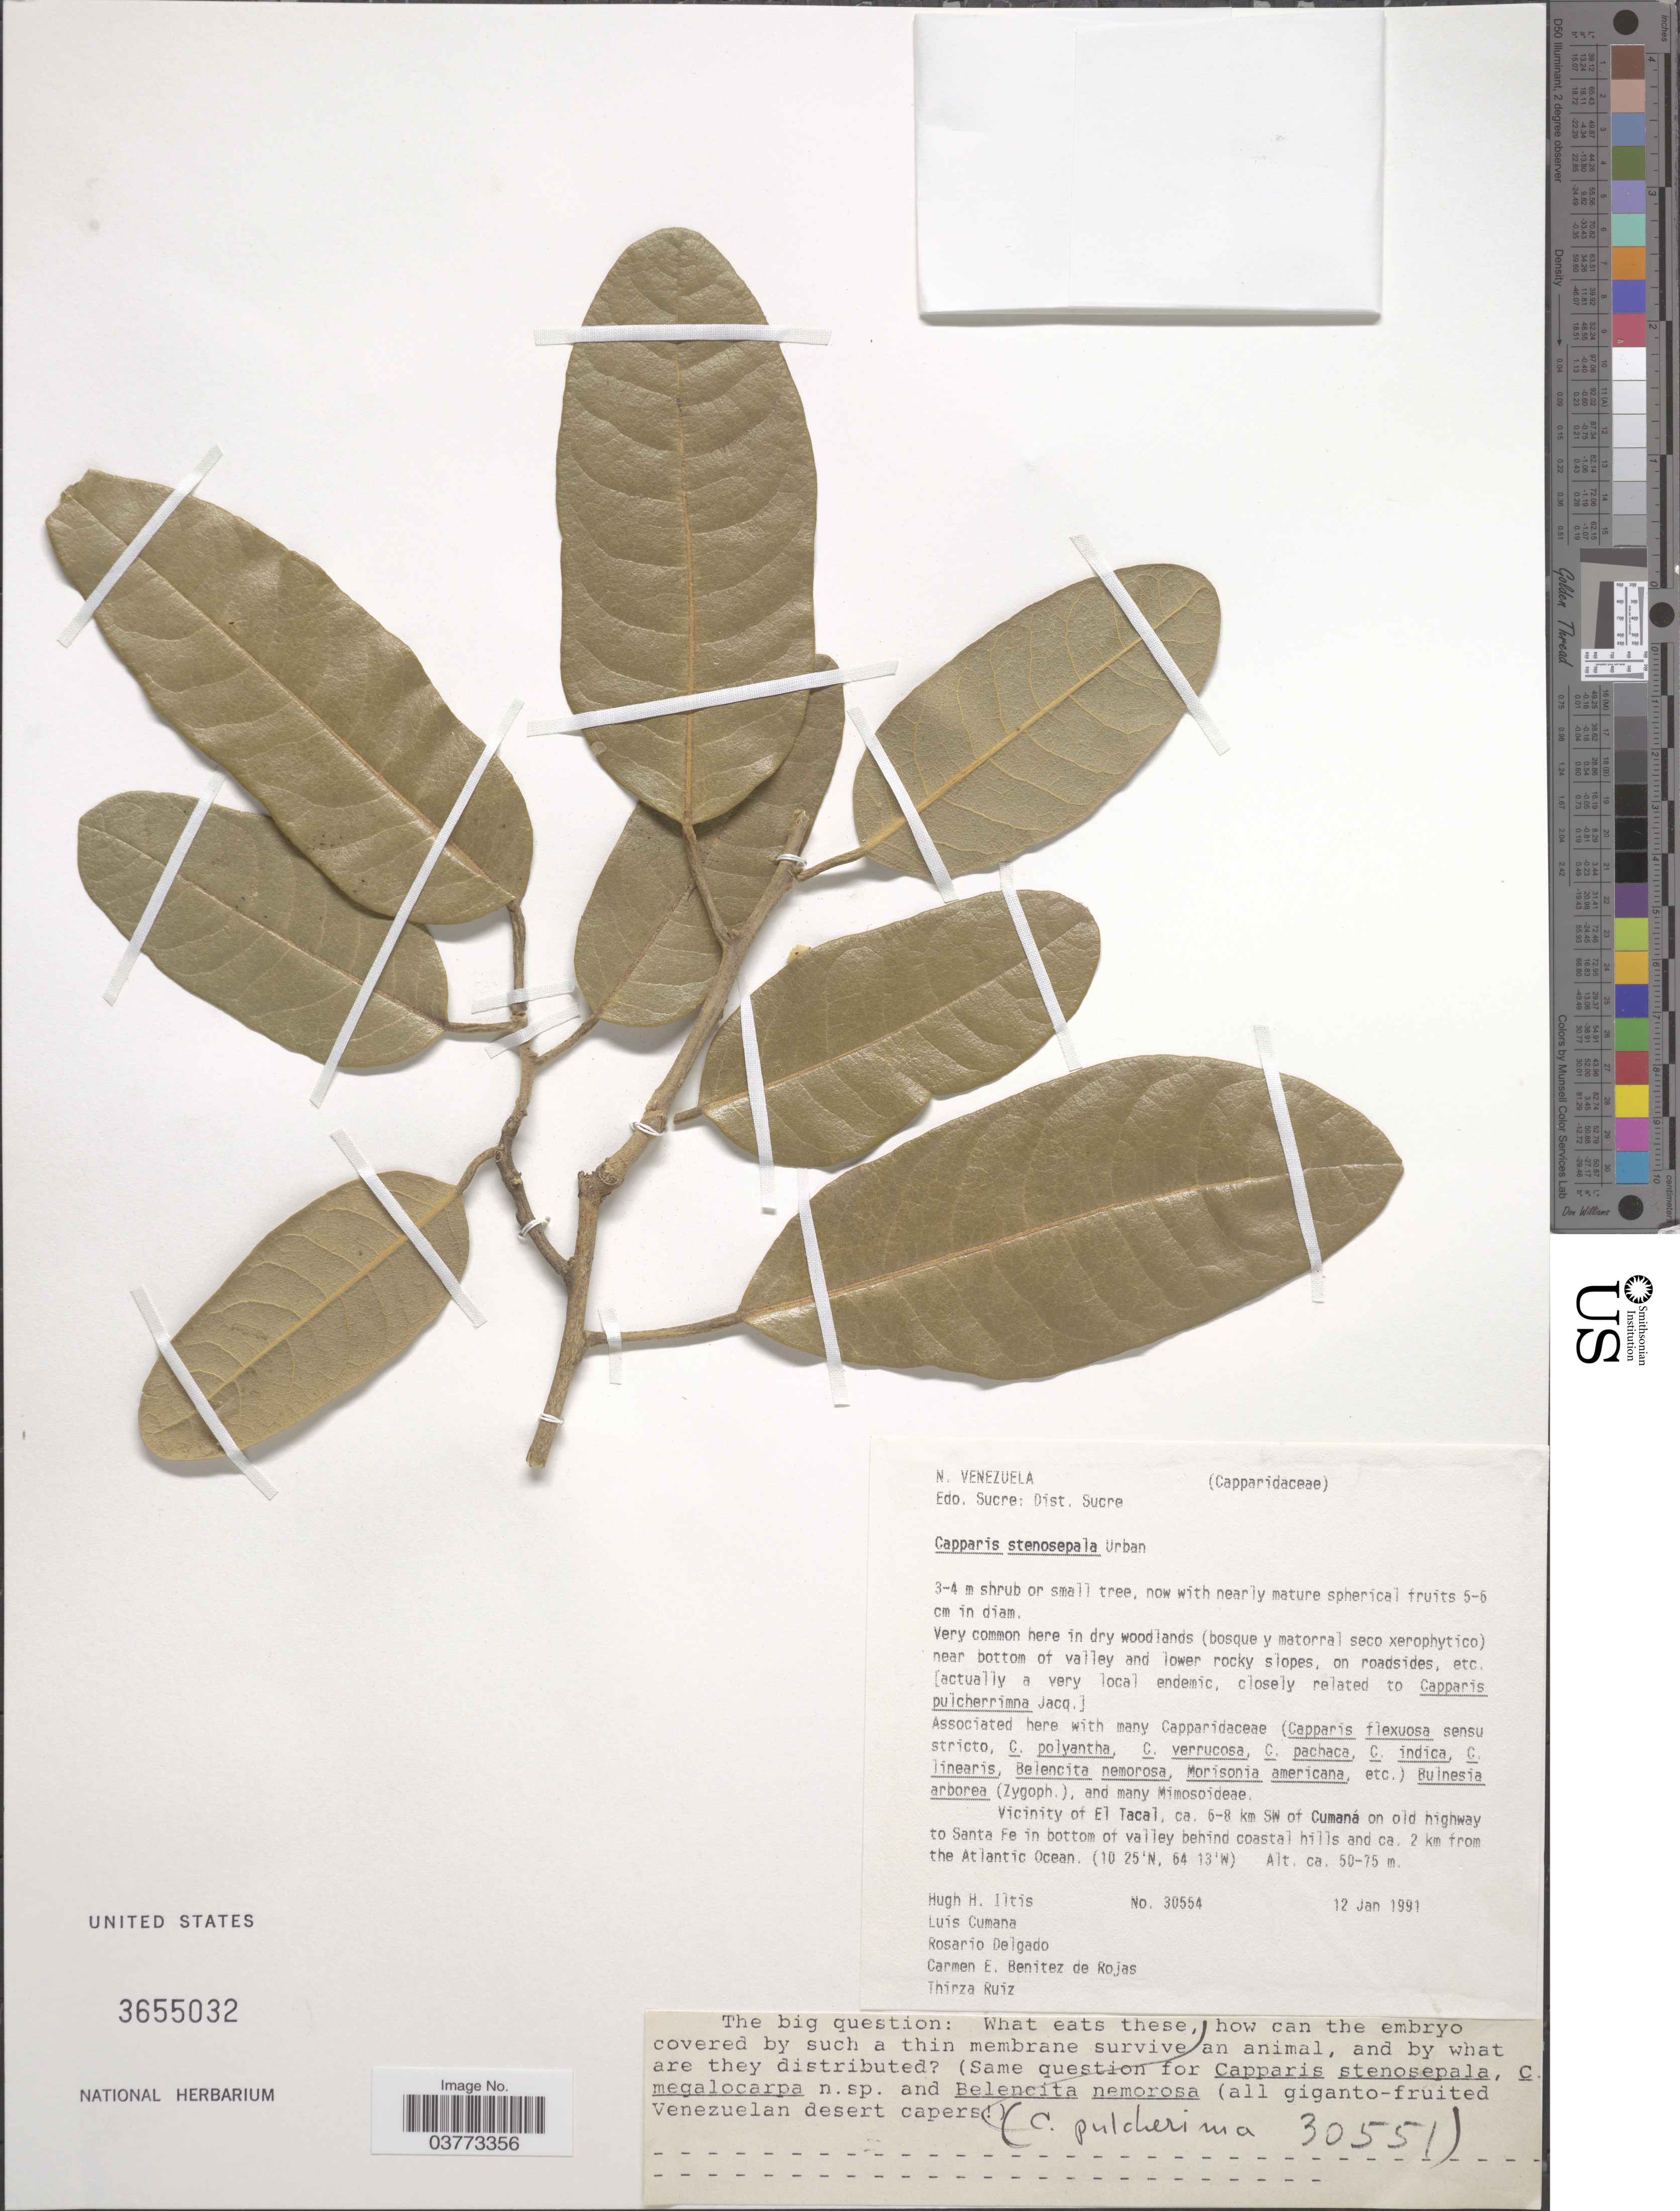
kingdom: Plantae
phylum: Tracheophyta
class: Magnoliopsida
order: Brassicales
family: Capparaceae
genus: Calanthea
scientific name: Calanthea stenosepala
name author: (Urb.) Cornejo & Iltis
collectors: H. Iltis, L. Cumana, R. Delgado, C. E. Benítez de Rojas & T. Ruíz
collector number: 30554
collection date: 1991-01-12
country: Venezuela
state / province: Sucre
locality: N. Venezuela.Dist. Sucre. Vicinity of El Tacal, ca. 6-8 km SW of Cumaná on old highway to Santa Fe in bottom of valley behind coastal hills and ca. 2 km from the Atlantic Ocean.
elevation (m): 50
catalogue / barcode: US 3655032